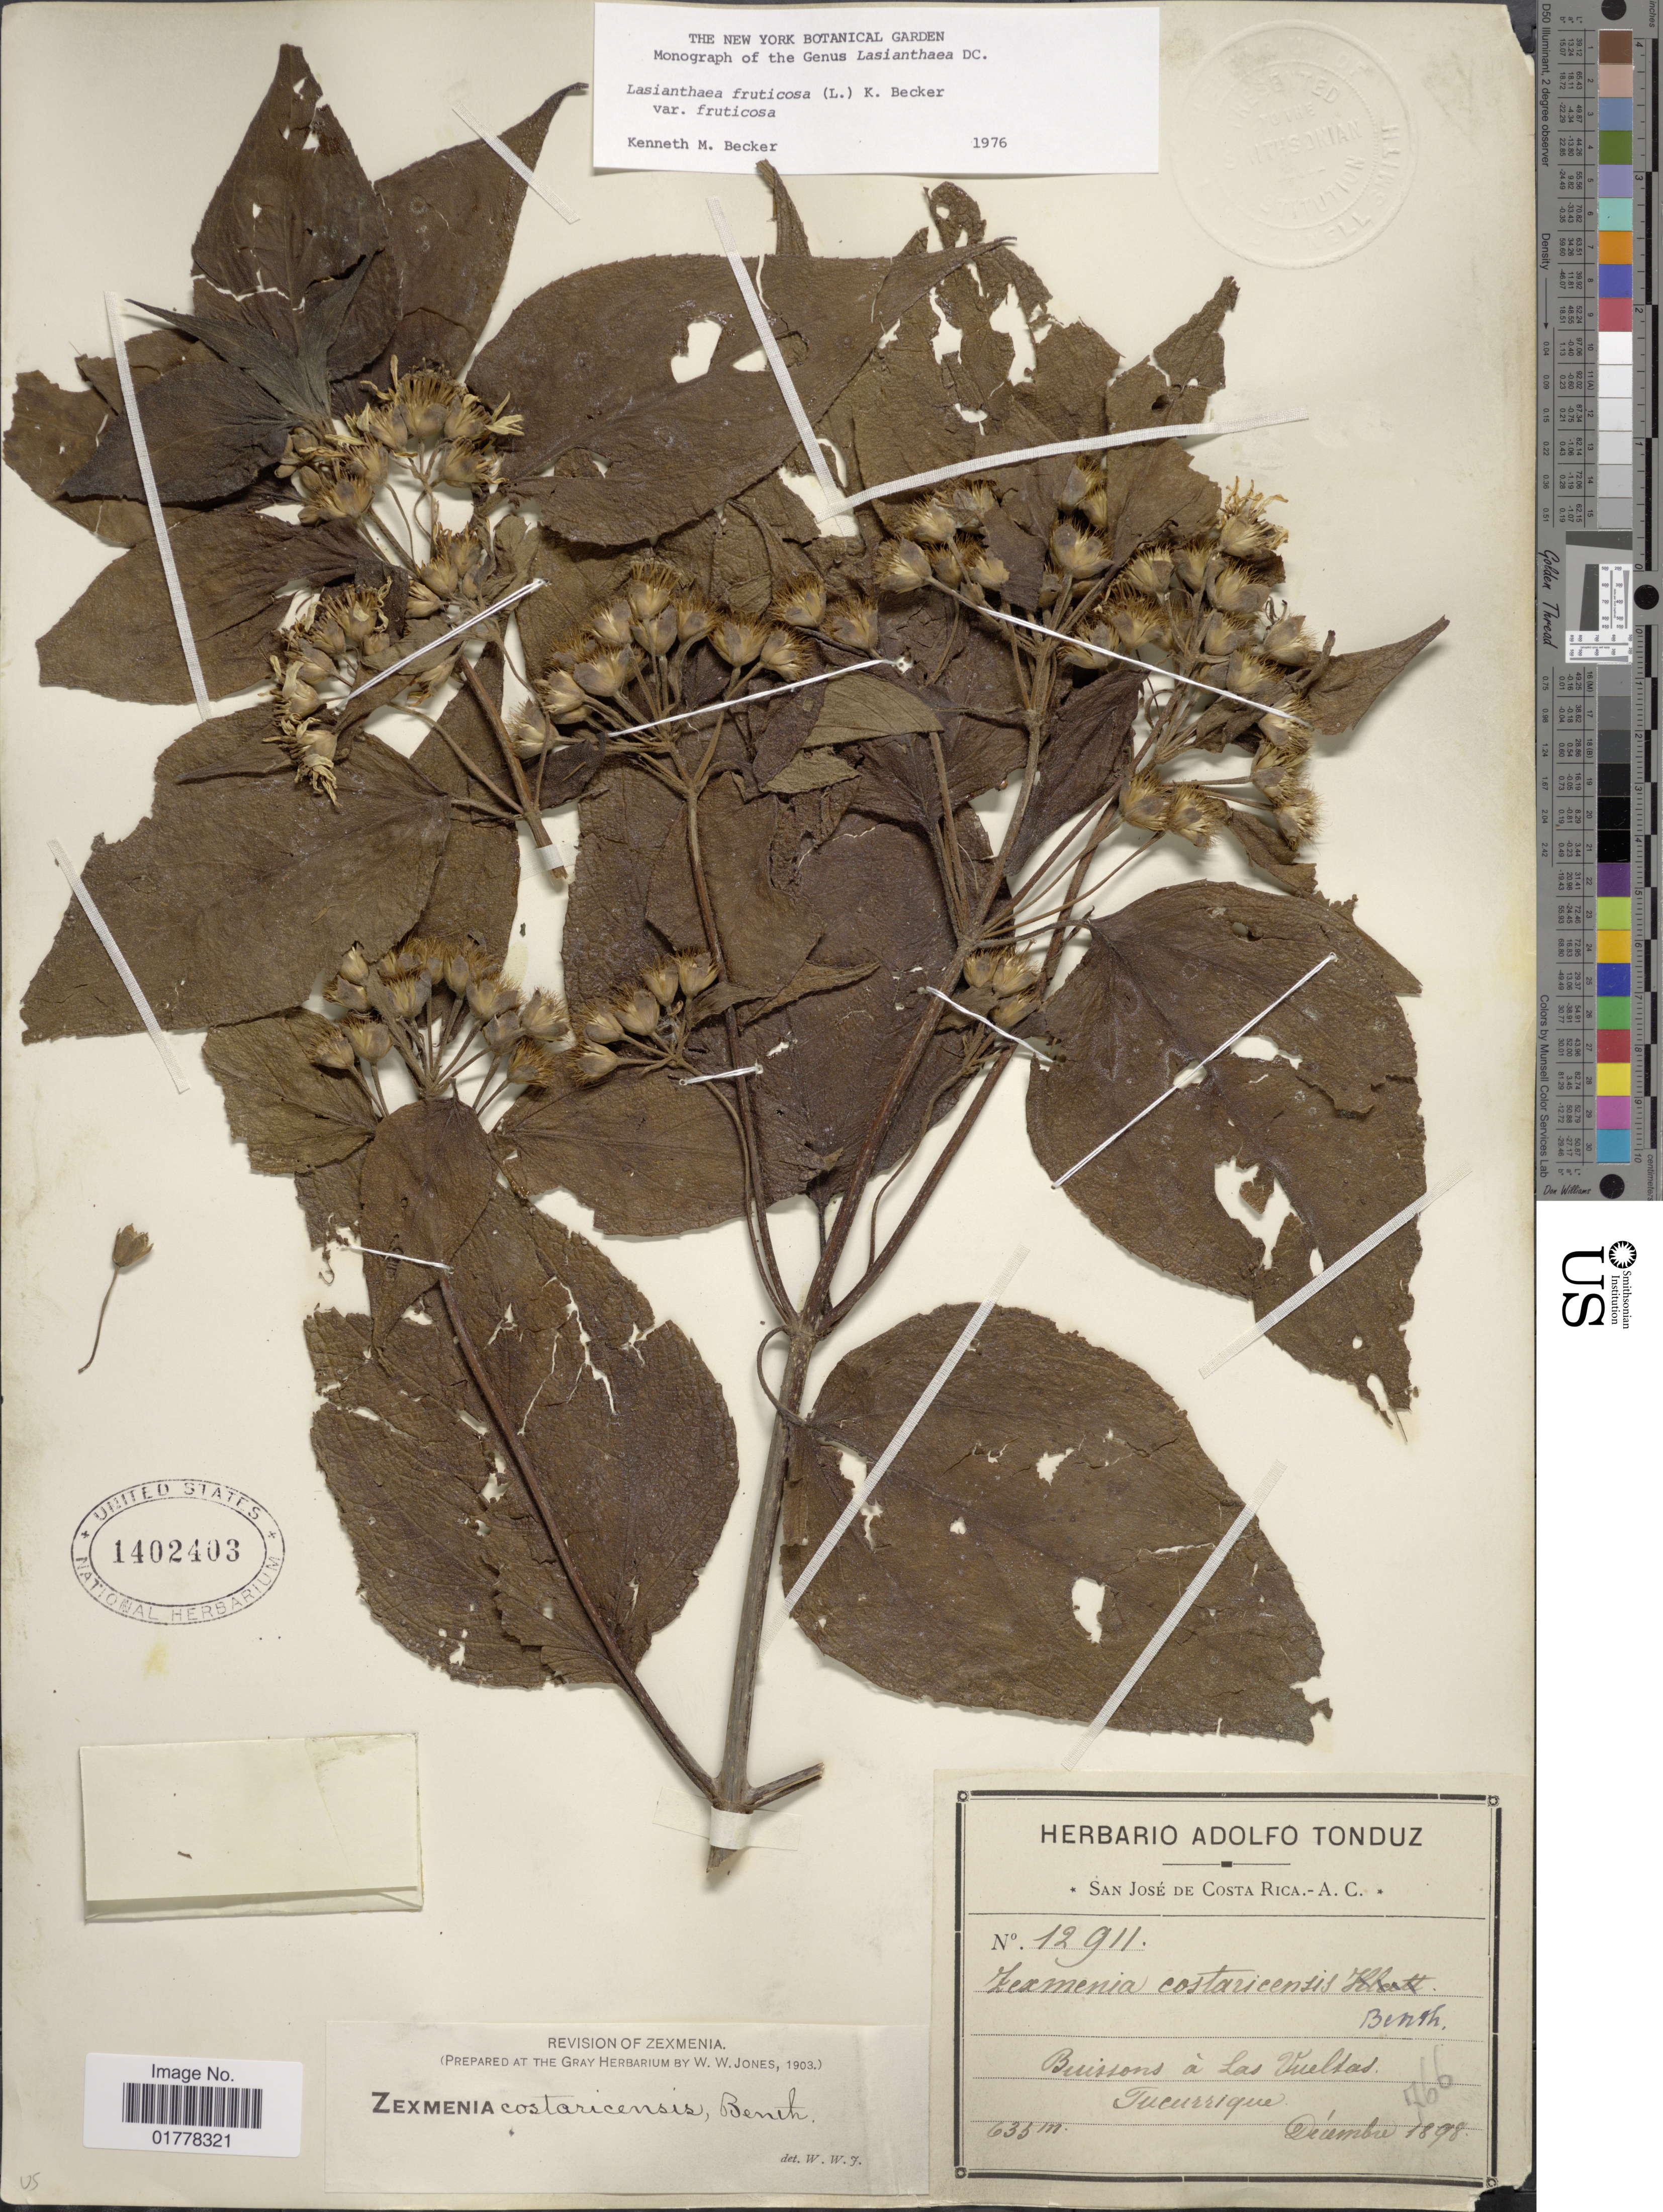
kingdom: Plantae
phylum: Tracheophyta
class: Magnoliopsida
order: Asterales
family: Asteraceae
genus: Lasianthaea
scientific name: Lasianthaea fruticosa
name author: (L.) K.M. Becker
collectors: ex Herb. Adolfo Tonduz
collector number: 12911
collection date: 1898-12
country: Costa Rica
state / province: San José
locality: Buissons à las Vueltas. Tucurrique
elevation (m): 635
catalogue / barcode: US 1402403